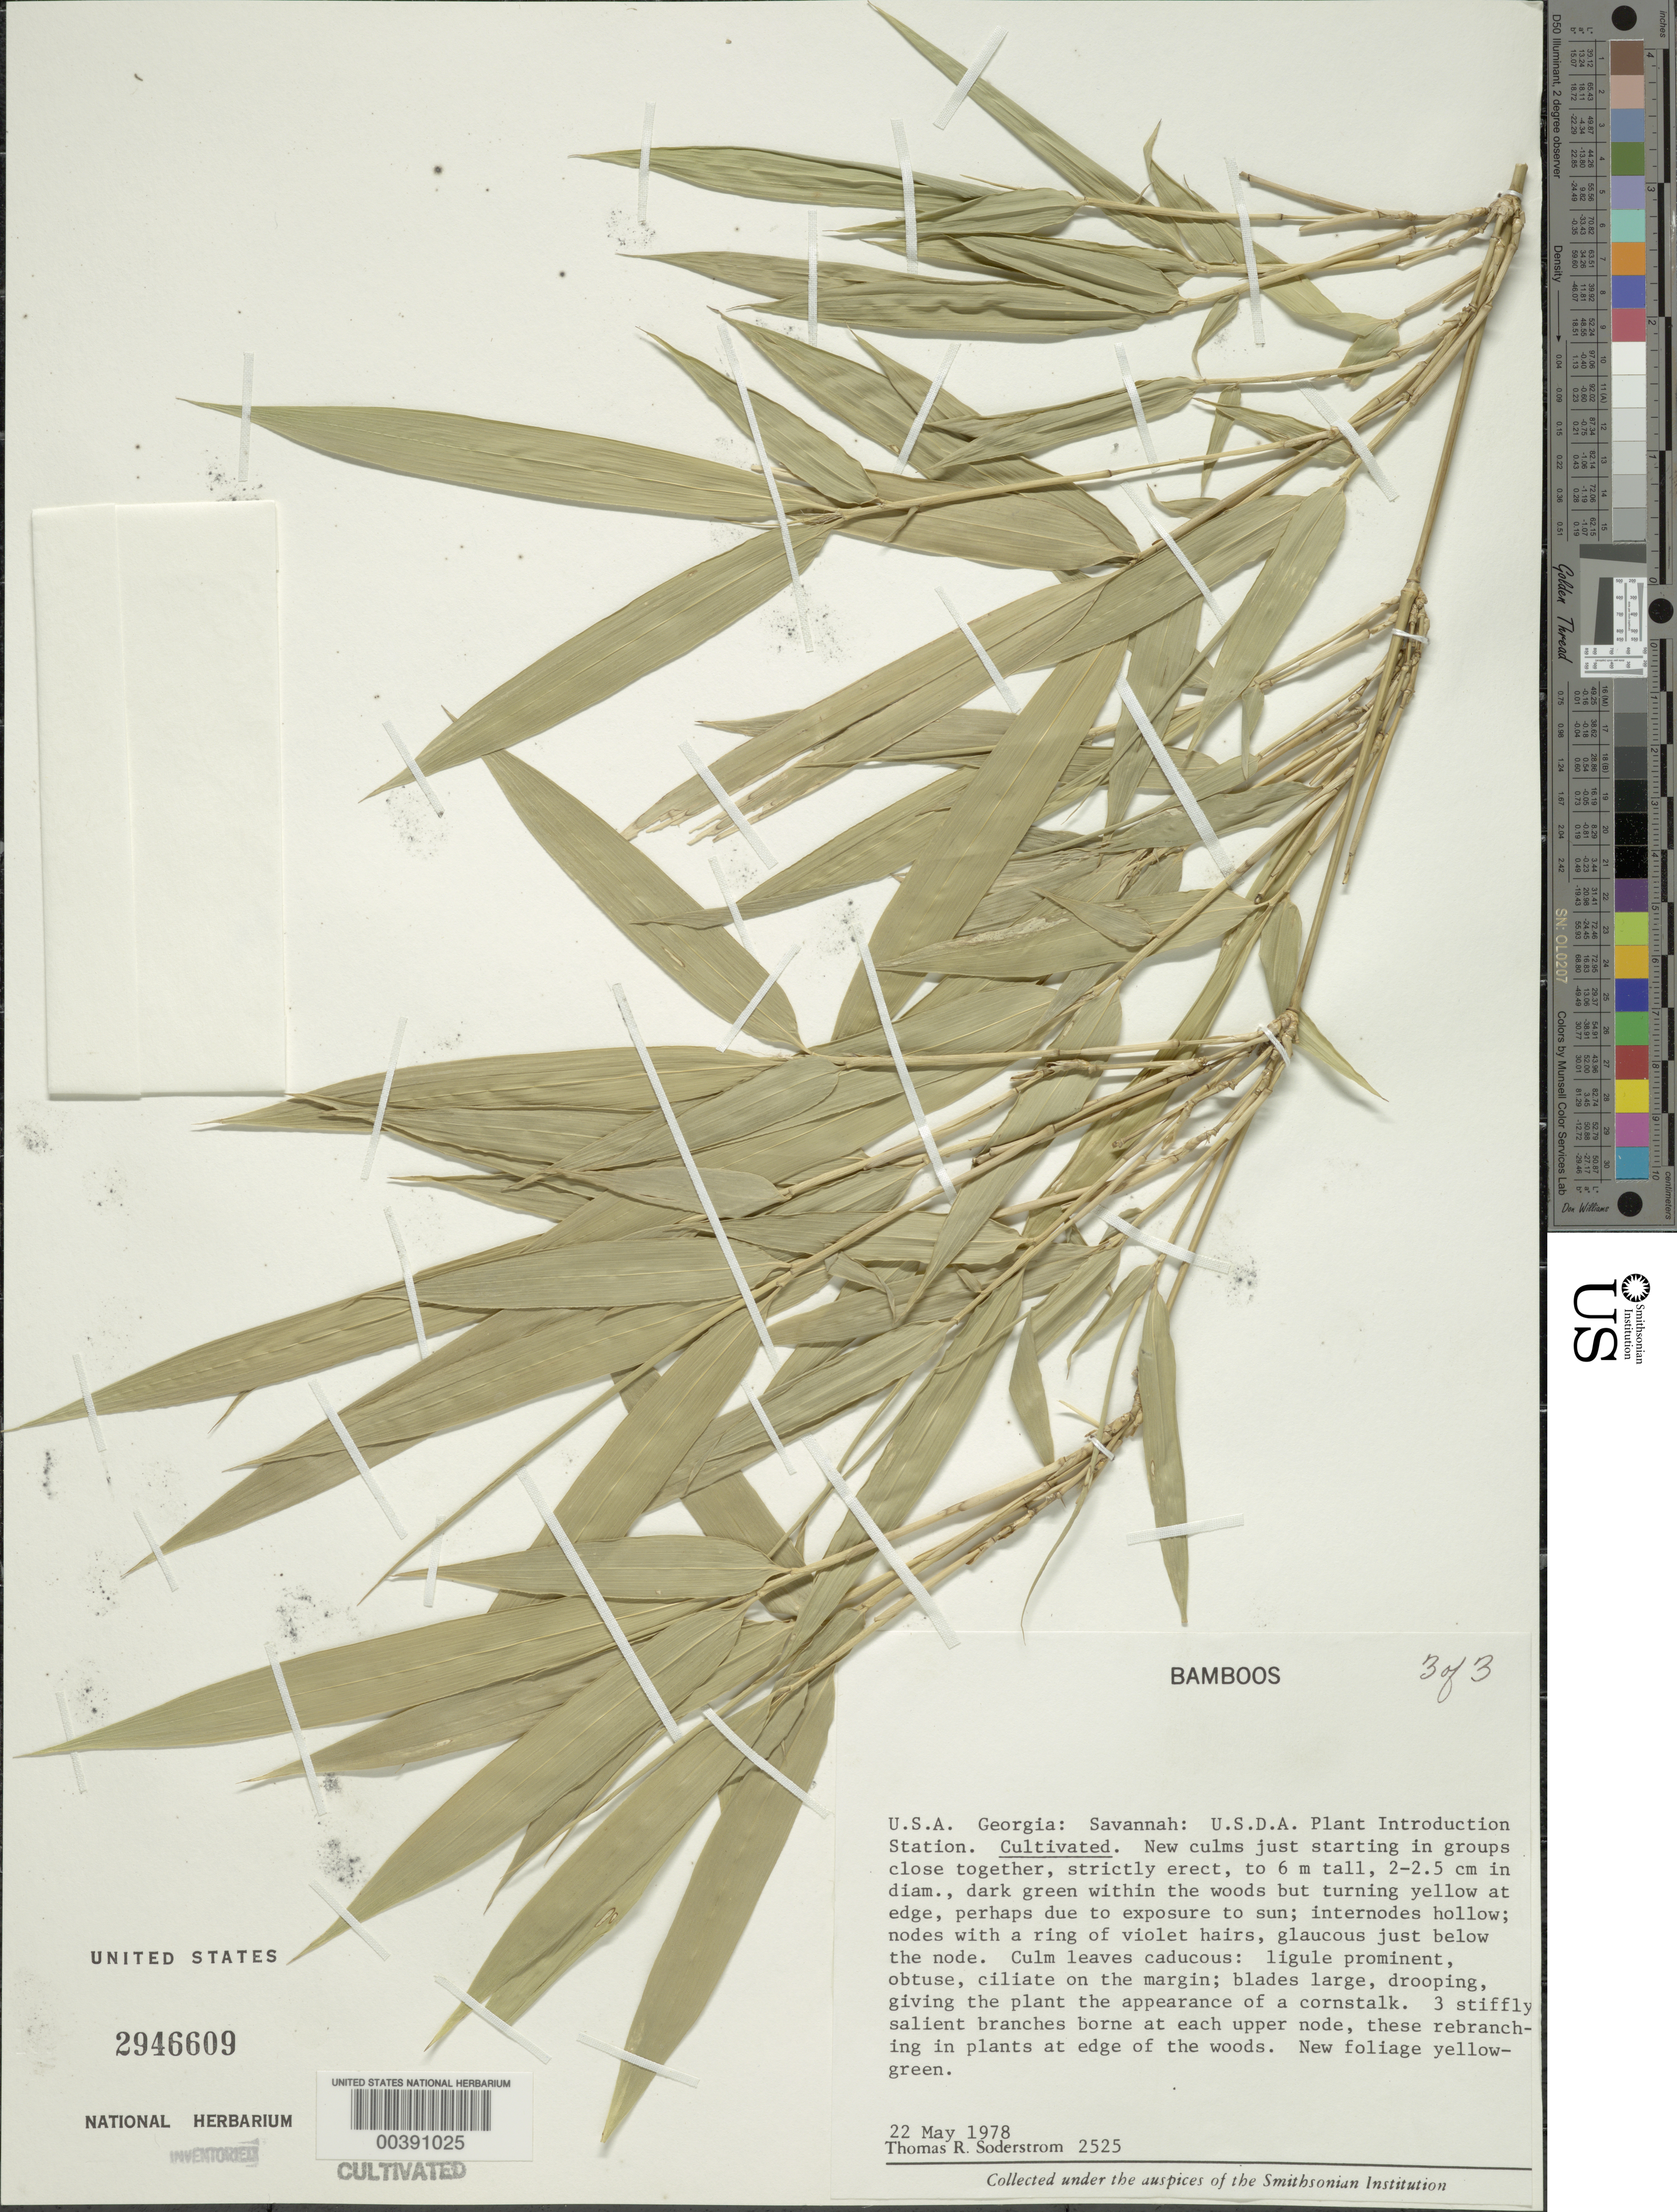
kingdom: Plantae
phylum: Tracheophyta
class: Liliopsida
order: Poales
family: Poaceae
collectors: T. R. Soderstrom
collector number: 2525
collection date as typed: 22 May 1978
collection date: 1978-05-22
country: United States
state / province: Georgia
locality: Savannah, usda pi stat.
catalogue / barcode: US 2946609